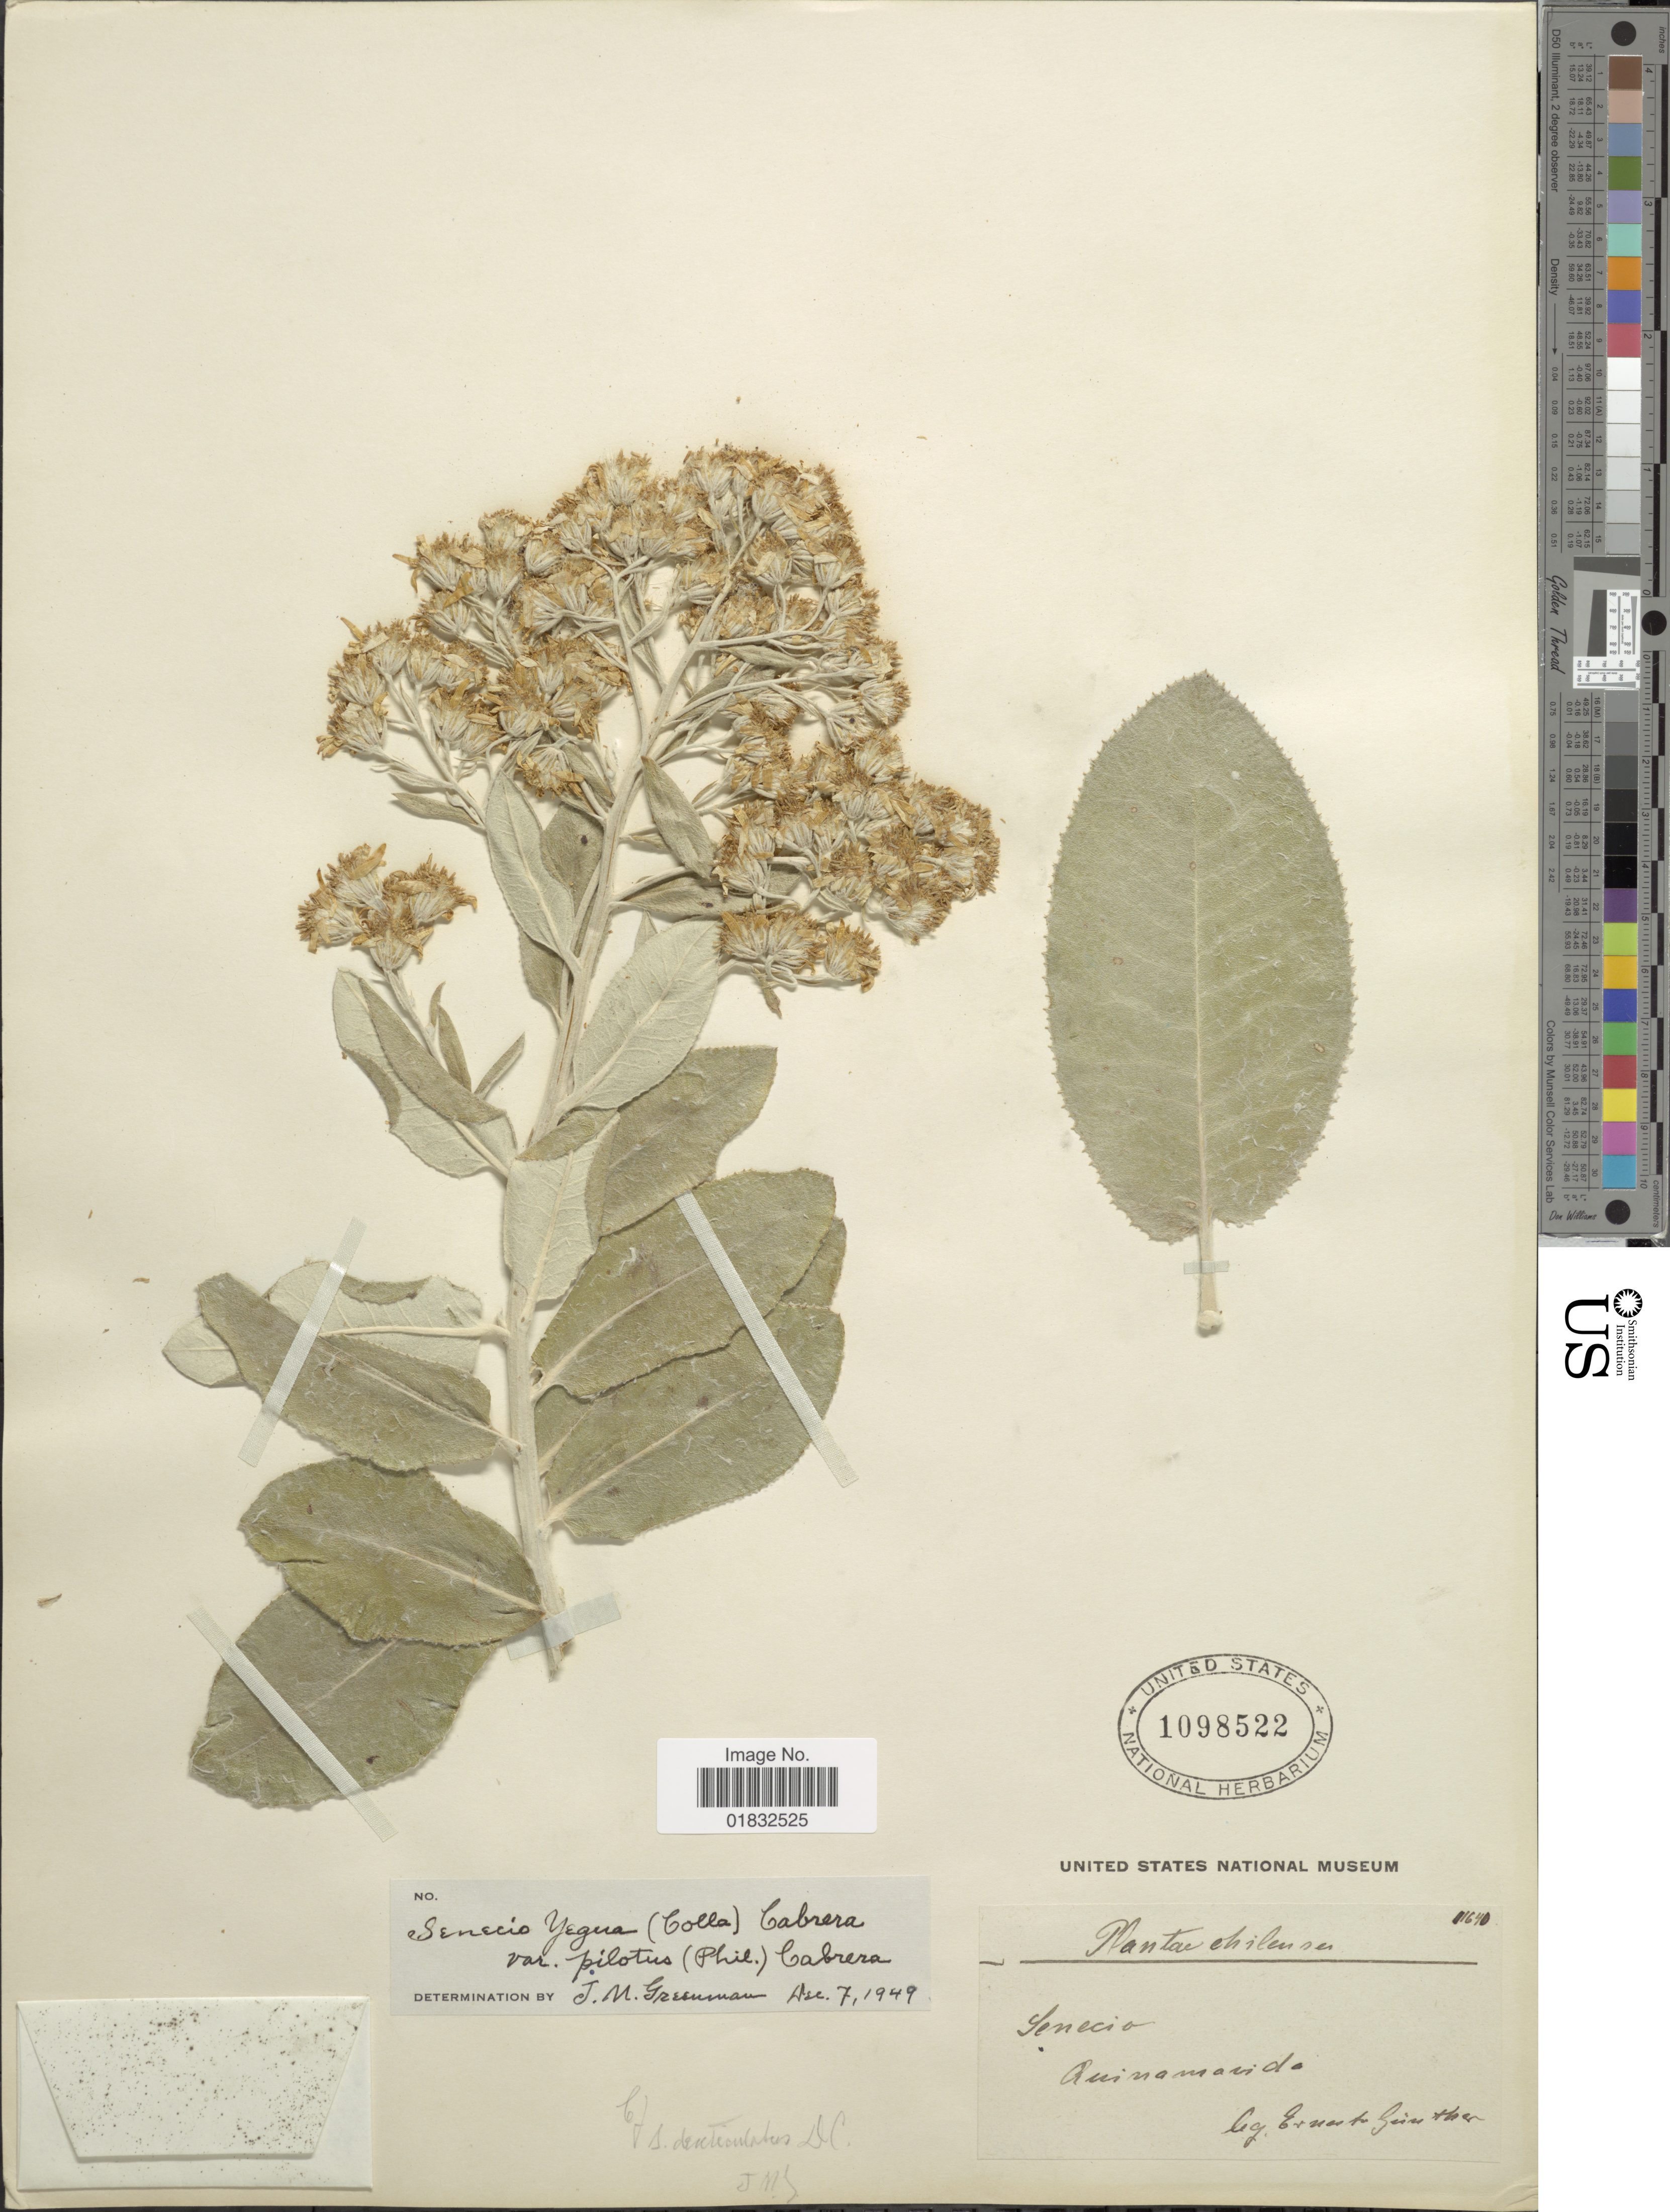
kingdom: Plantae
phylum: Tracheophyta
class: Magnoliopsida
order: Asterales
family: Asteraceae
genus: Acrisione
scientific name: Acrisione denticulata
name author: (Hook. & Arn.) B. Nord.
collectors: E. Guenther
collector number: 11640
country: Chile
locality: Quinamávida.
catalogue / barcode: US 1098522